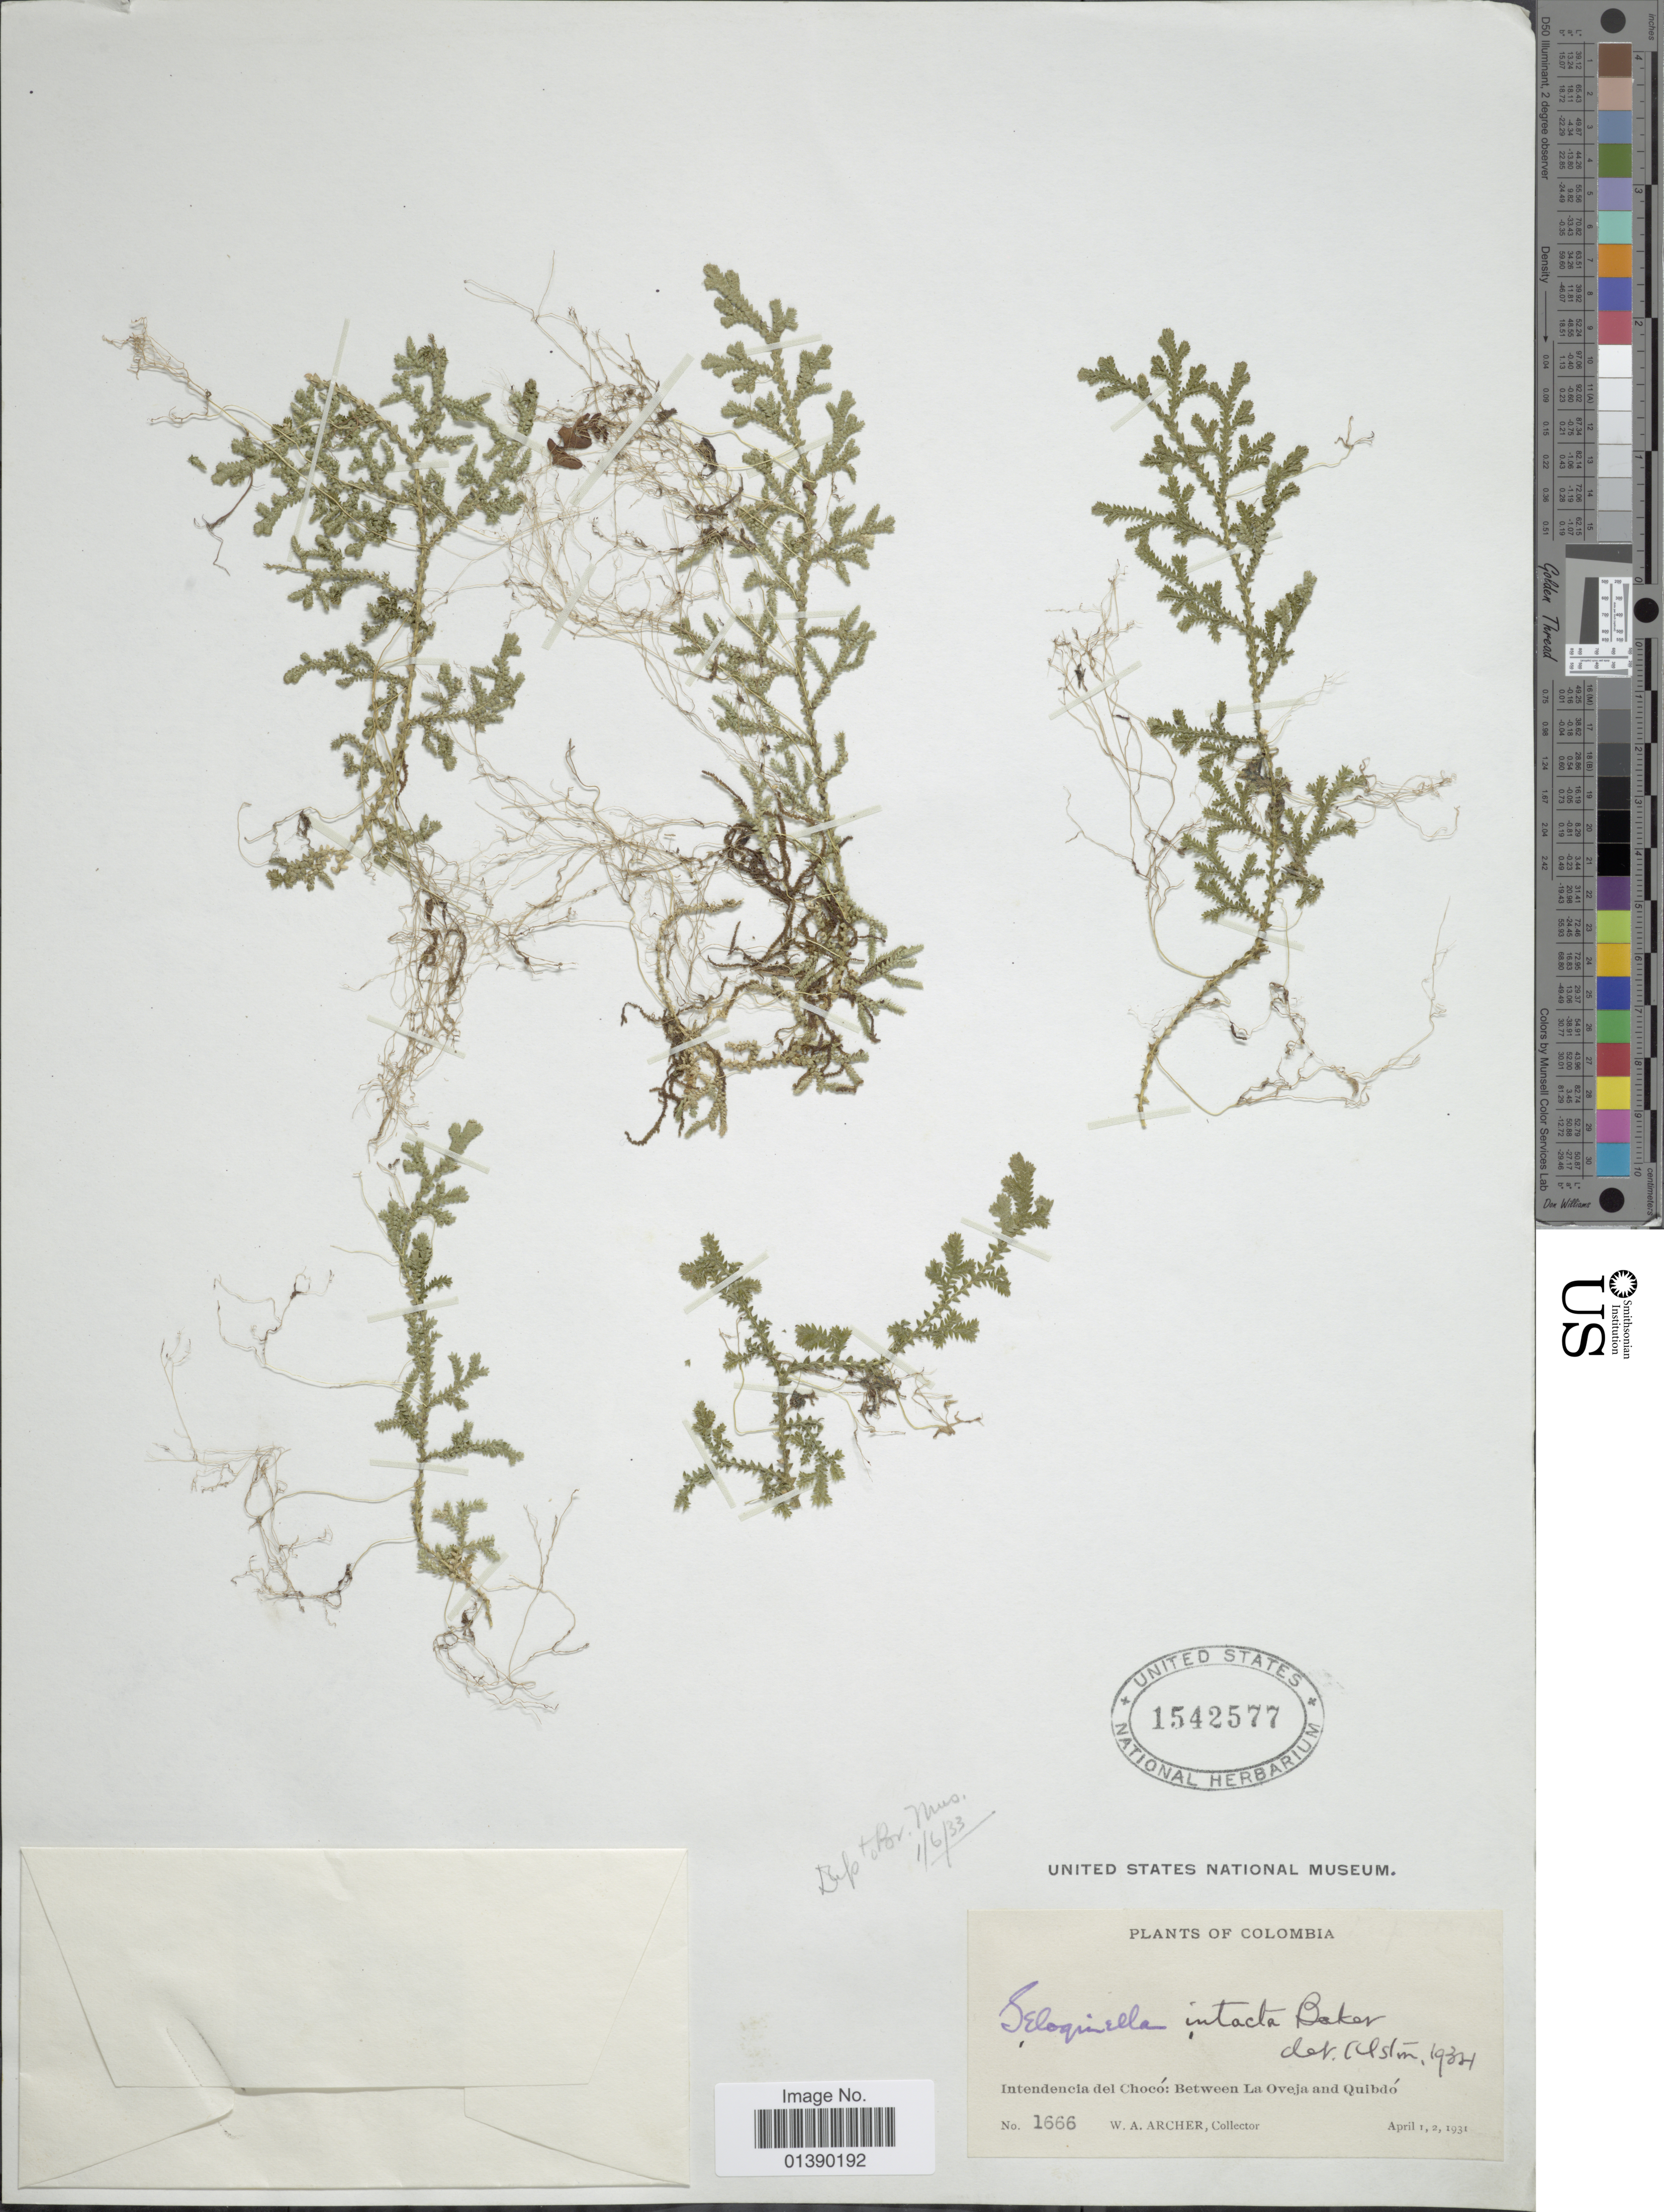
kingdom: Plantae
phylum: Tracheophyta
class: Lycopodiopsida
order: Selaginellales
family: Selaginellaceae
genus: Selaginella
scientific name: Selaginella atirrensis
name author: Hieron. in Engl. & Prantl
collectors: W. A. Archer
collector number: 1666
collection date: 1931-04-01/1931-04-02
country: Colombia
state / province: Chocó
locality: Between La Oveja and Quibdó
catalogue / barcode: US 1542577